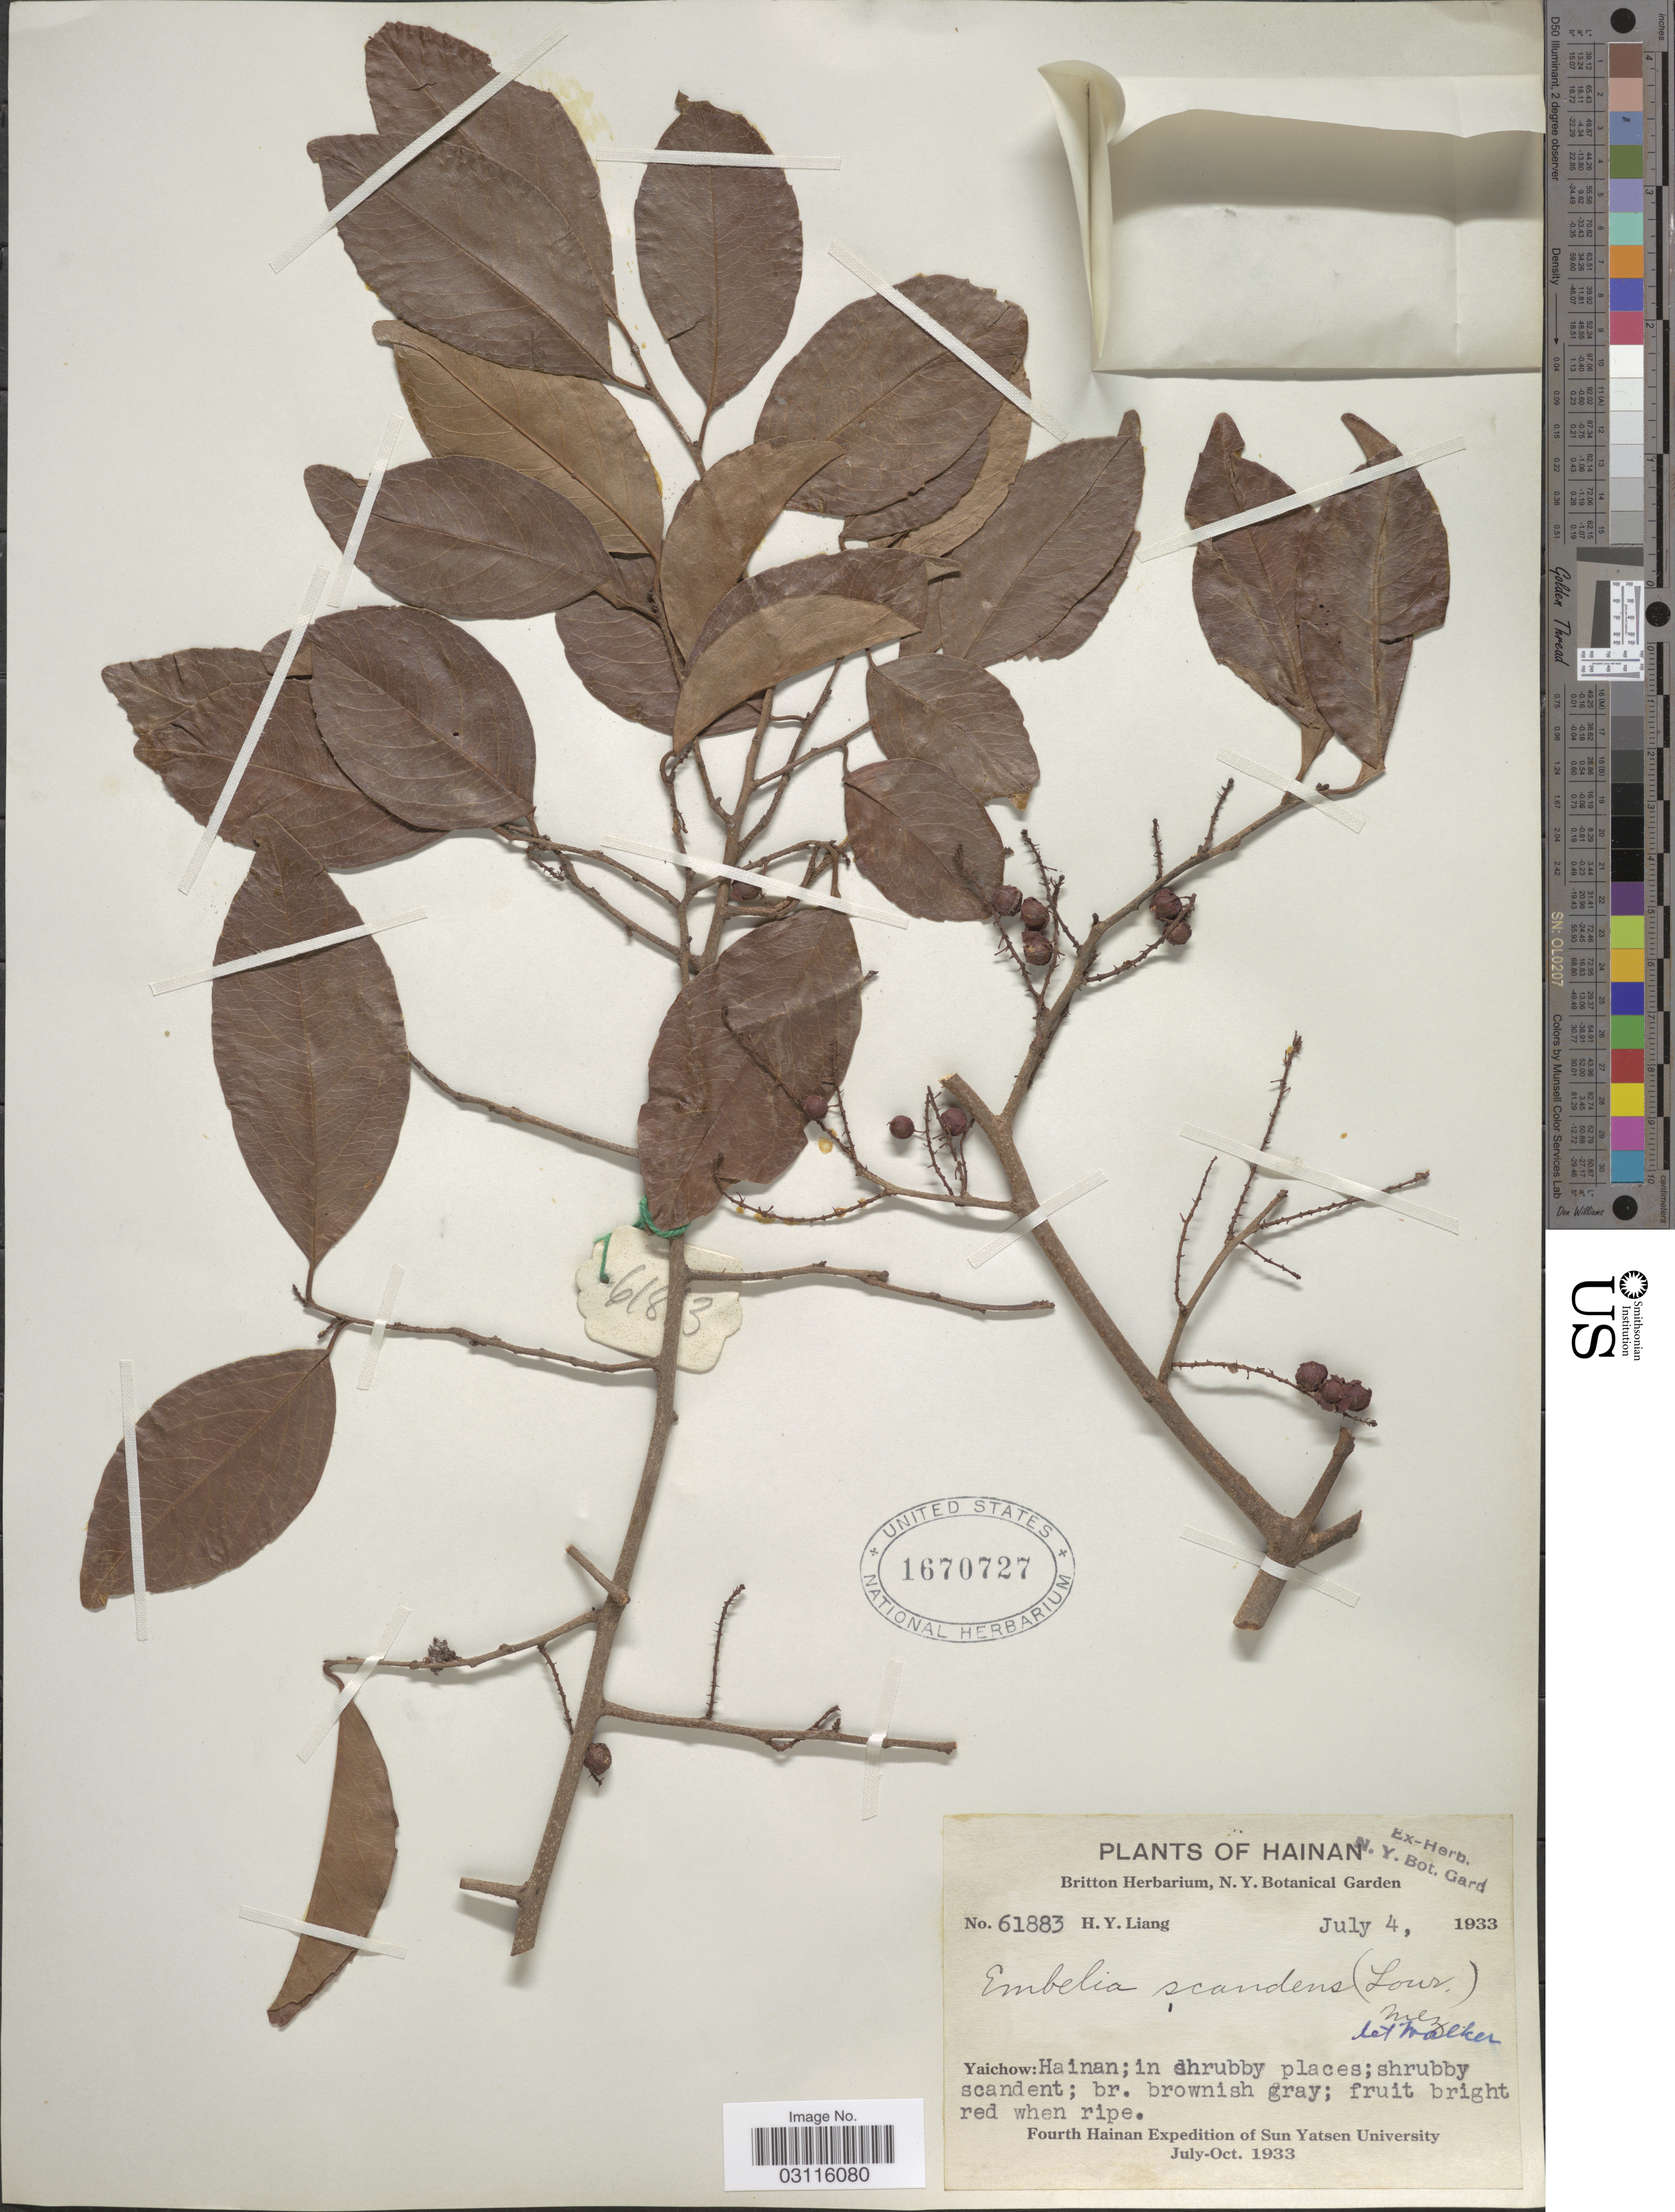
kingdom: Plantae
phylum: Tracheophyta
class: Magnoliopsida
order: Ericales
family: Primulaceae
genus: Embelia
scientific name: Embelia scandens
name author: (Lour.) Mez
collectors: H. Y. Liang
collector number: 61883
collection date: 1933-07-04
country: China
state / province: Hainan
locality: Yaichow: Hainan.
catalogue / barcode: US 1670727